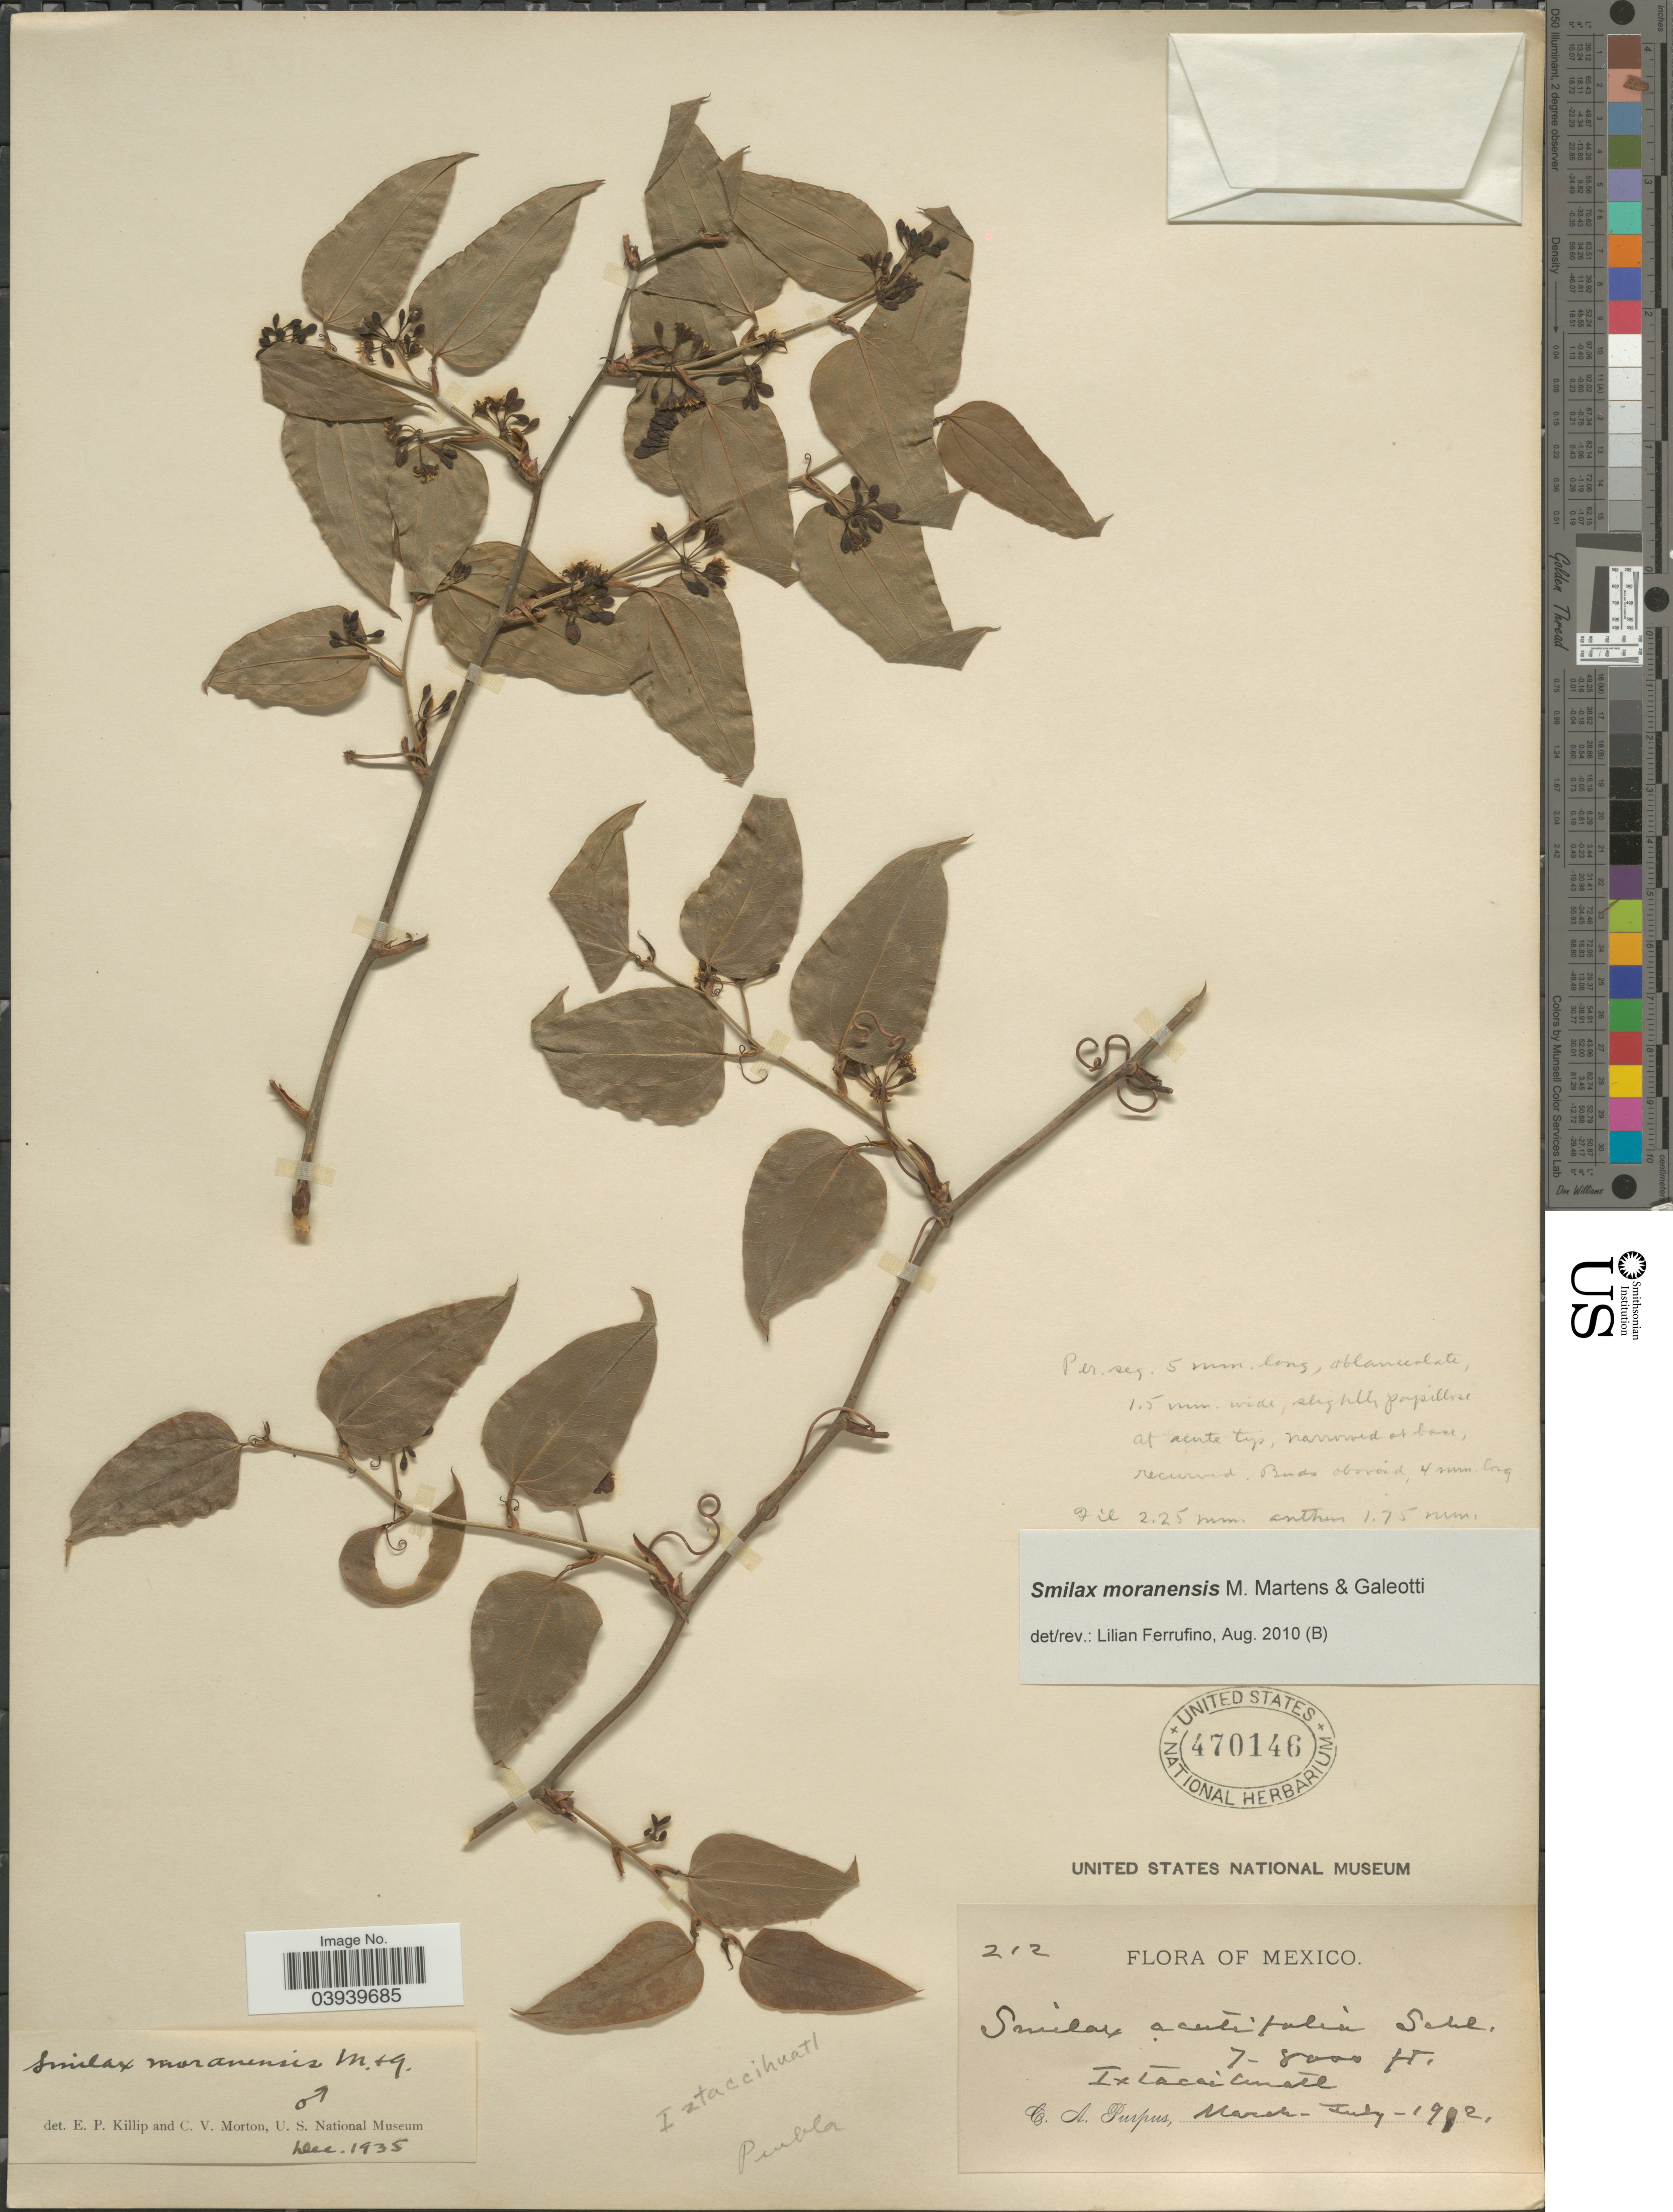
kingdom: Plantae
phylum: Tracheophyta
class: Liliopsida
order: Liliales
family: Smilacaceae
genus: Smilax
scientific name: Smilax moranensis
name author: M. Martens & Galeotti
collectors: C. A. Purpus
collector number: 212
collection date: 1902-03/1902-07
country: Mexico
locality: Ixtaccihuatl.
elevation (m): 2134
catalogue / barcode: US 470146